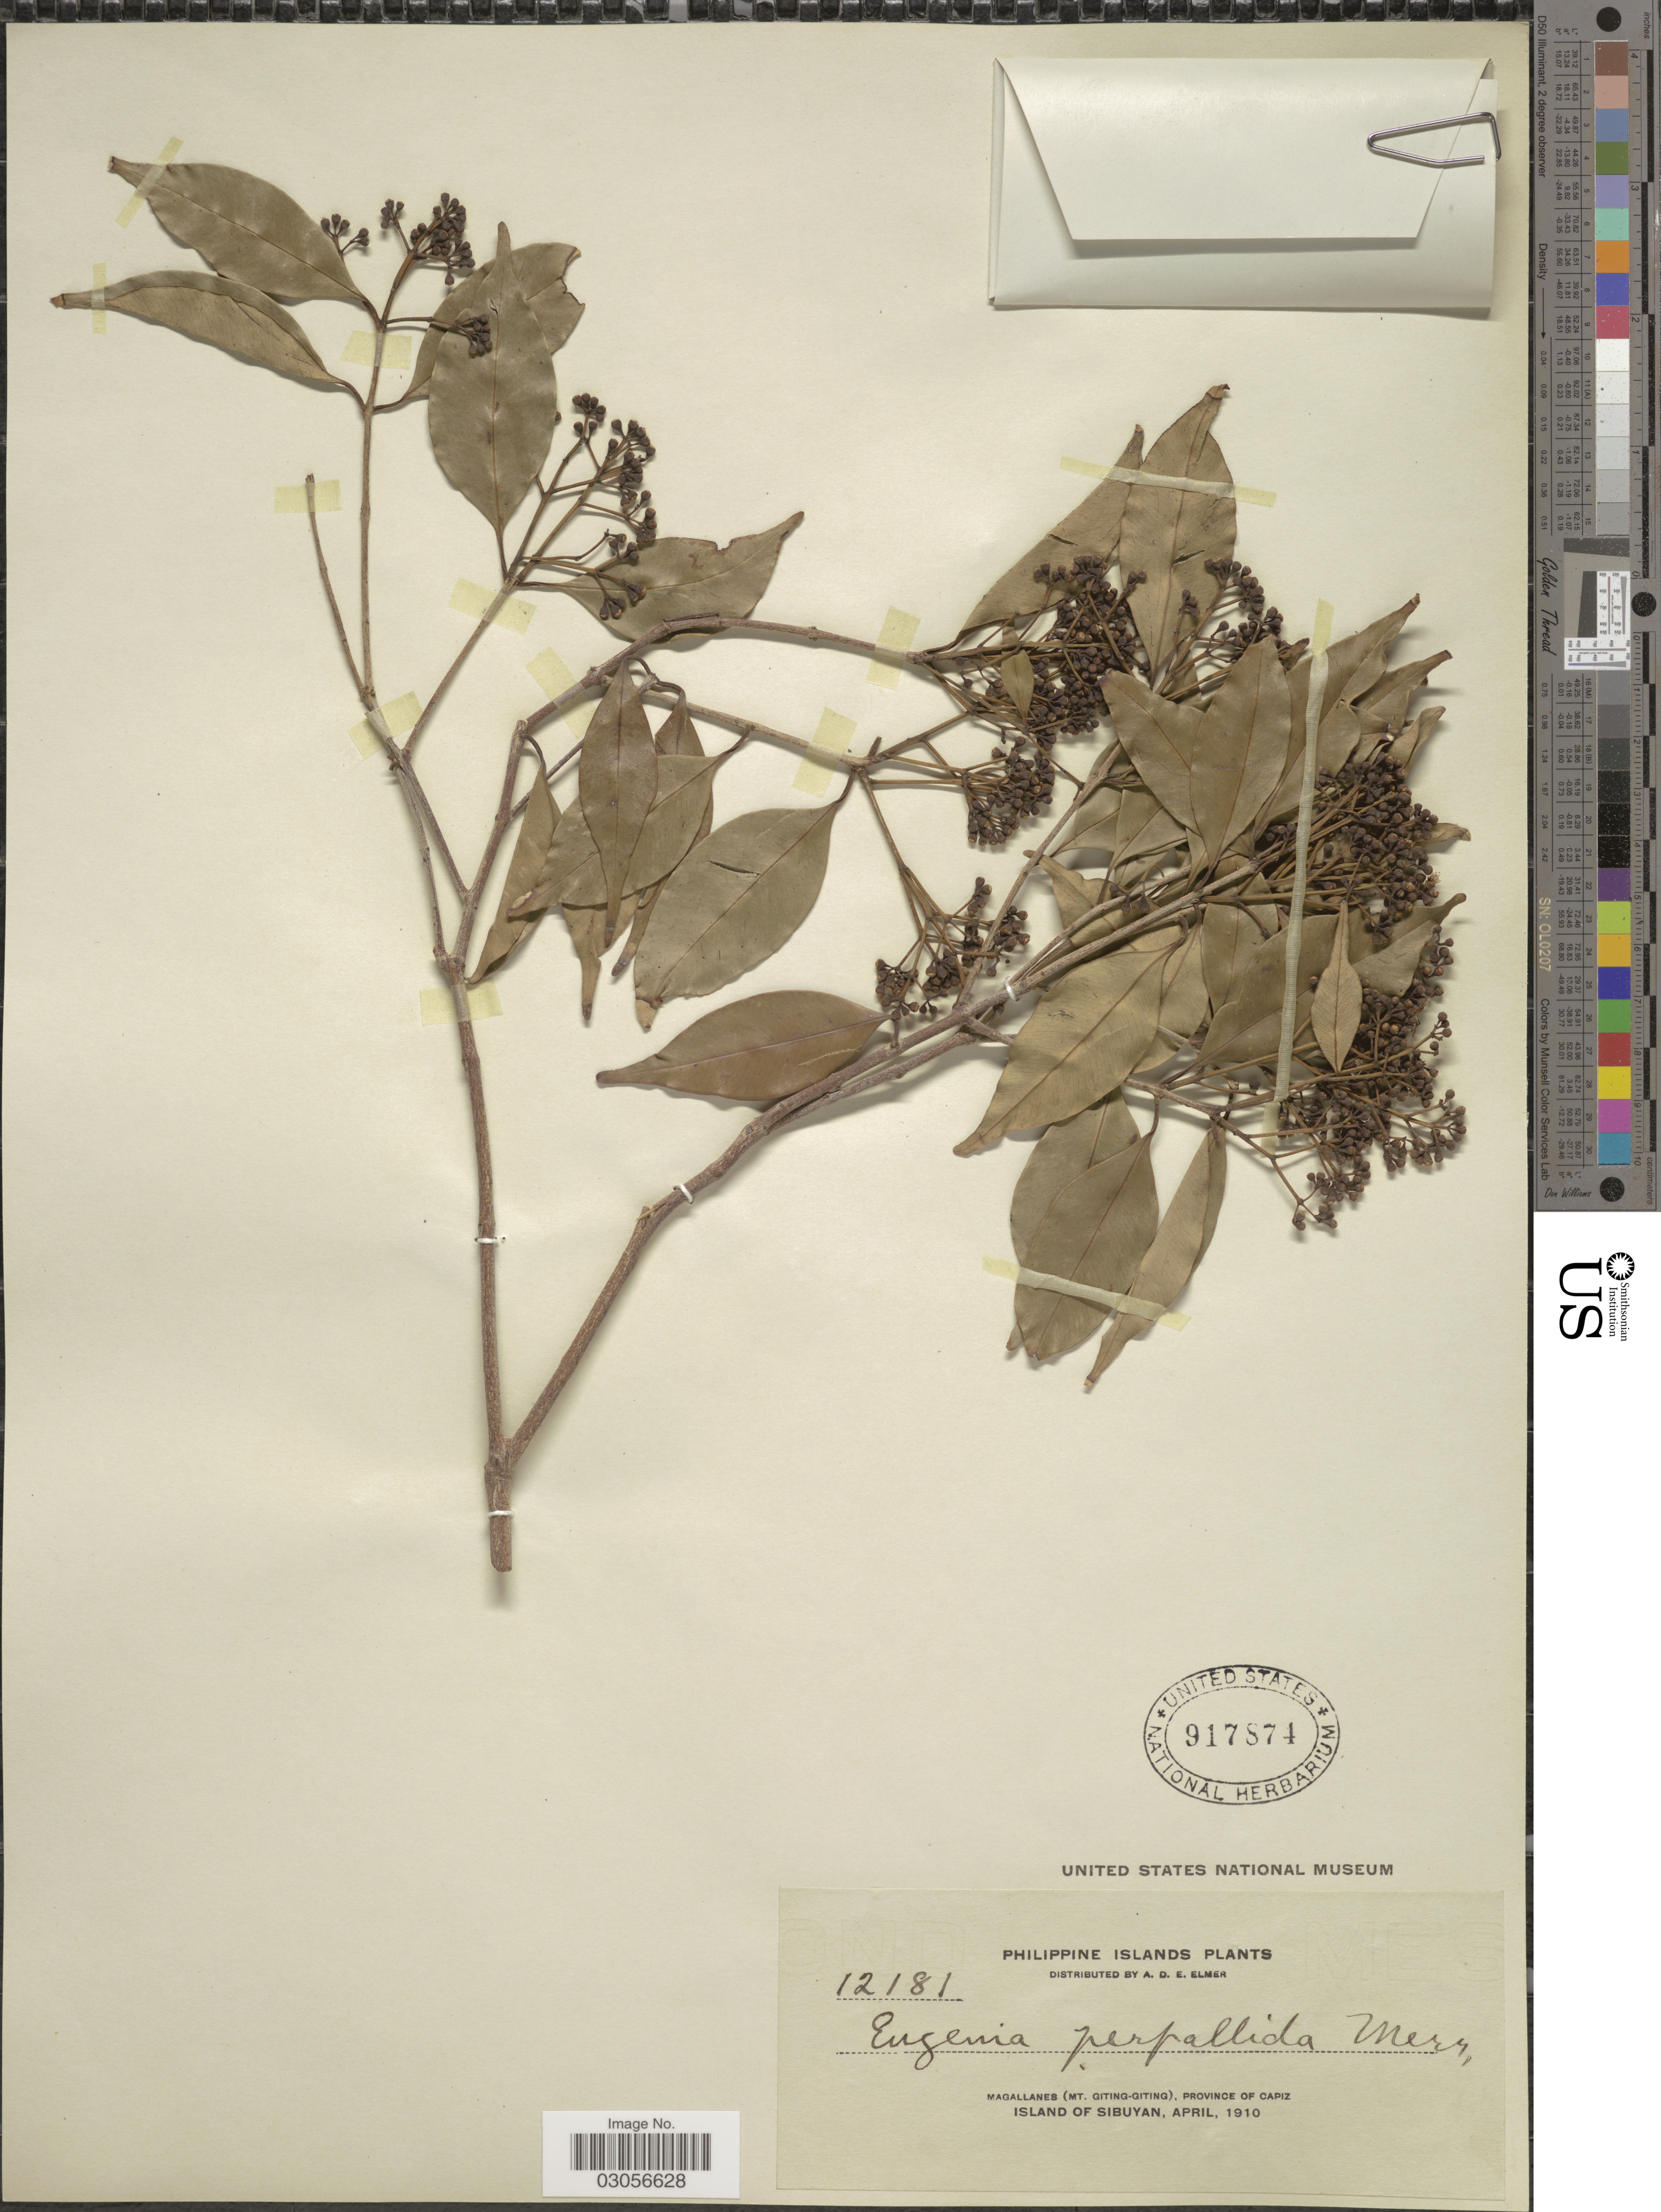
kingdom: Plantae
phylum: Tracheophyta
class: Magnoliopsida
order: Myrtales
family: Myrtaceae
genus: Syzygium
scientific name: Syzygium pallidum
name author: Merr.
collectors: A. D. E. Elmer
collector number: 12181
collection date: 1910-04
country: Philippines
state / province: Western Visayas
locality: Philippine Islands. Magallanes (Mt. Giting-Giting), Province of Capiz. Island of Sibuyan.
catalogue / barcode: US 917874